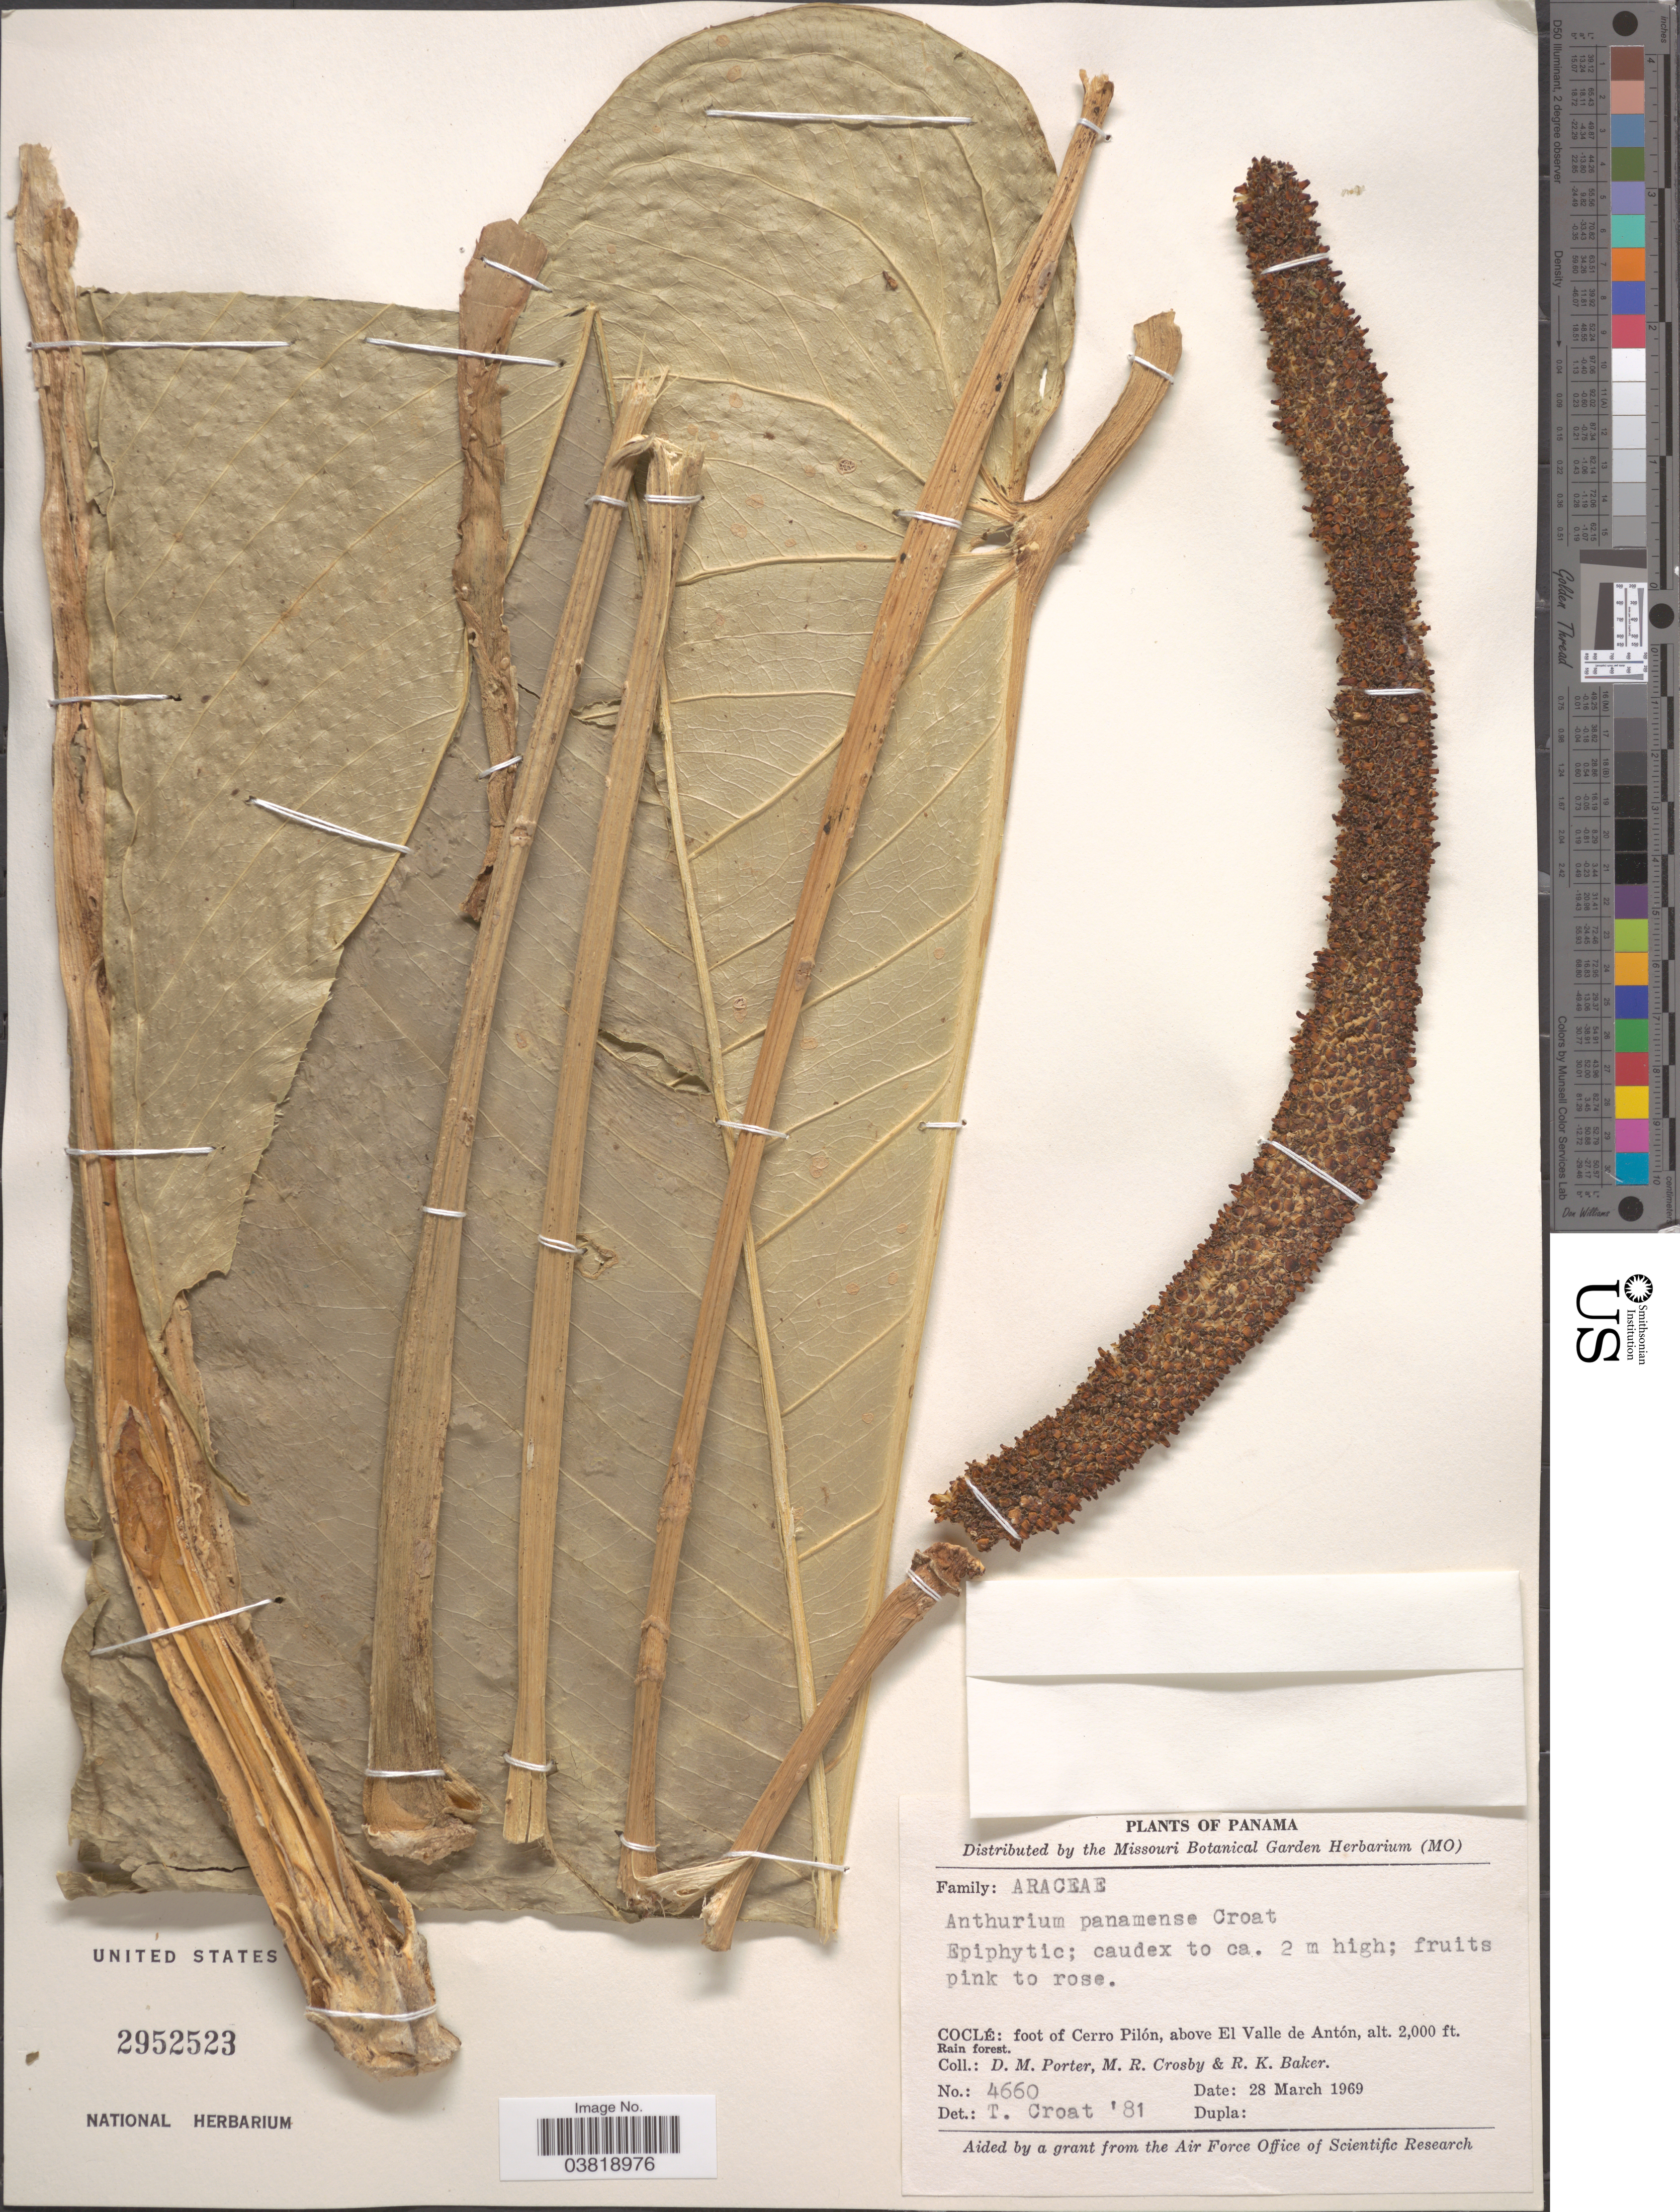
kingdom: Plantae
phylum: Tracheophyta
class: Liliopsida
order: Alismatales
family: Araceae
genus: Anthurium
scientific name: Anthurium panamense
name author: Croat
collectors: D. Porter, M. R. Crosby & R. K. Baker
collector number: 4660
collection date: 1969-03-28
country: Panama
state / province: Cocle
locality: Foot of Cerro Pilón, above El Valle de Antón.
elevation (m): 610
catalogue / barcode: US 2952523